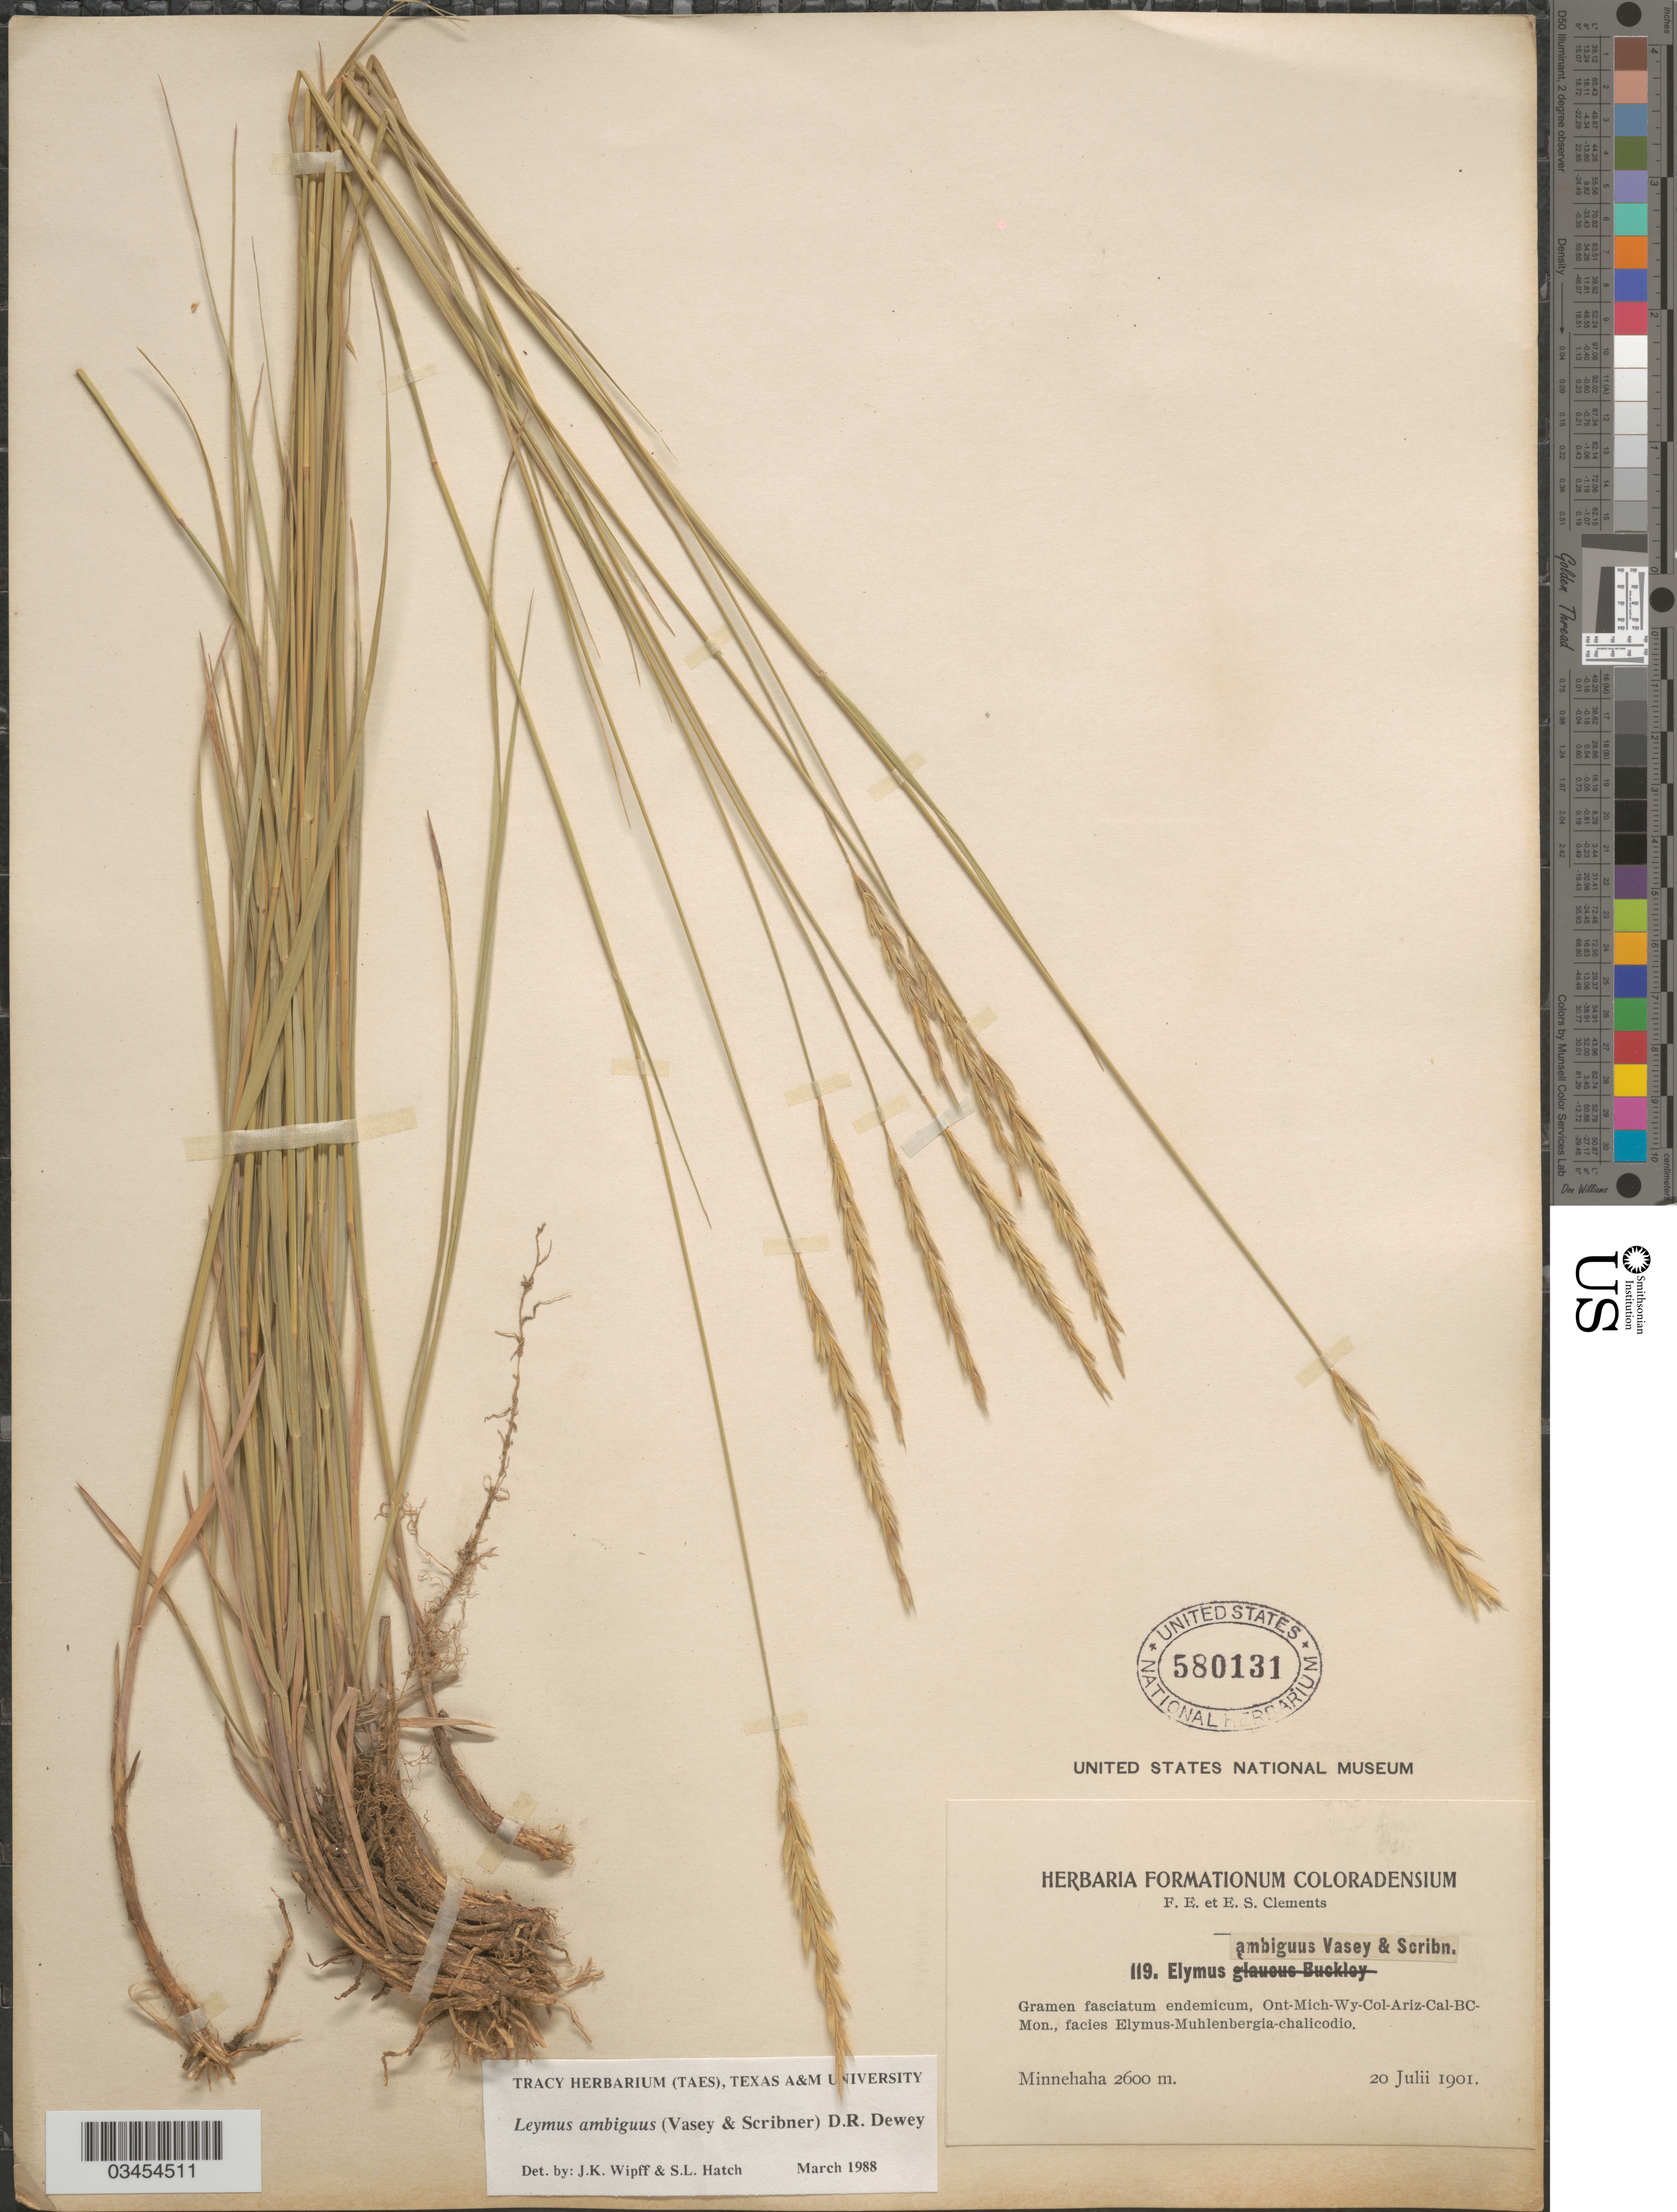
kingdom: Plantae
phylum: Tracheophyta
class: Liliopsida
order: Poales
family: Poaceae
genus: Leymus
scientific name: Leymus ambiguus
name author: (Vasey & Scribn.) Dewey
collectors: F. E. Clements & E. S. Clements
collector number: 119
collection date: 1901-07-20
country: United States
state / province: Colorado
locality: Minnehaha.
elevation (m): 2600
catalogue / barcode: US 580131